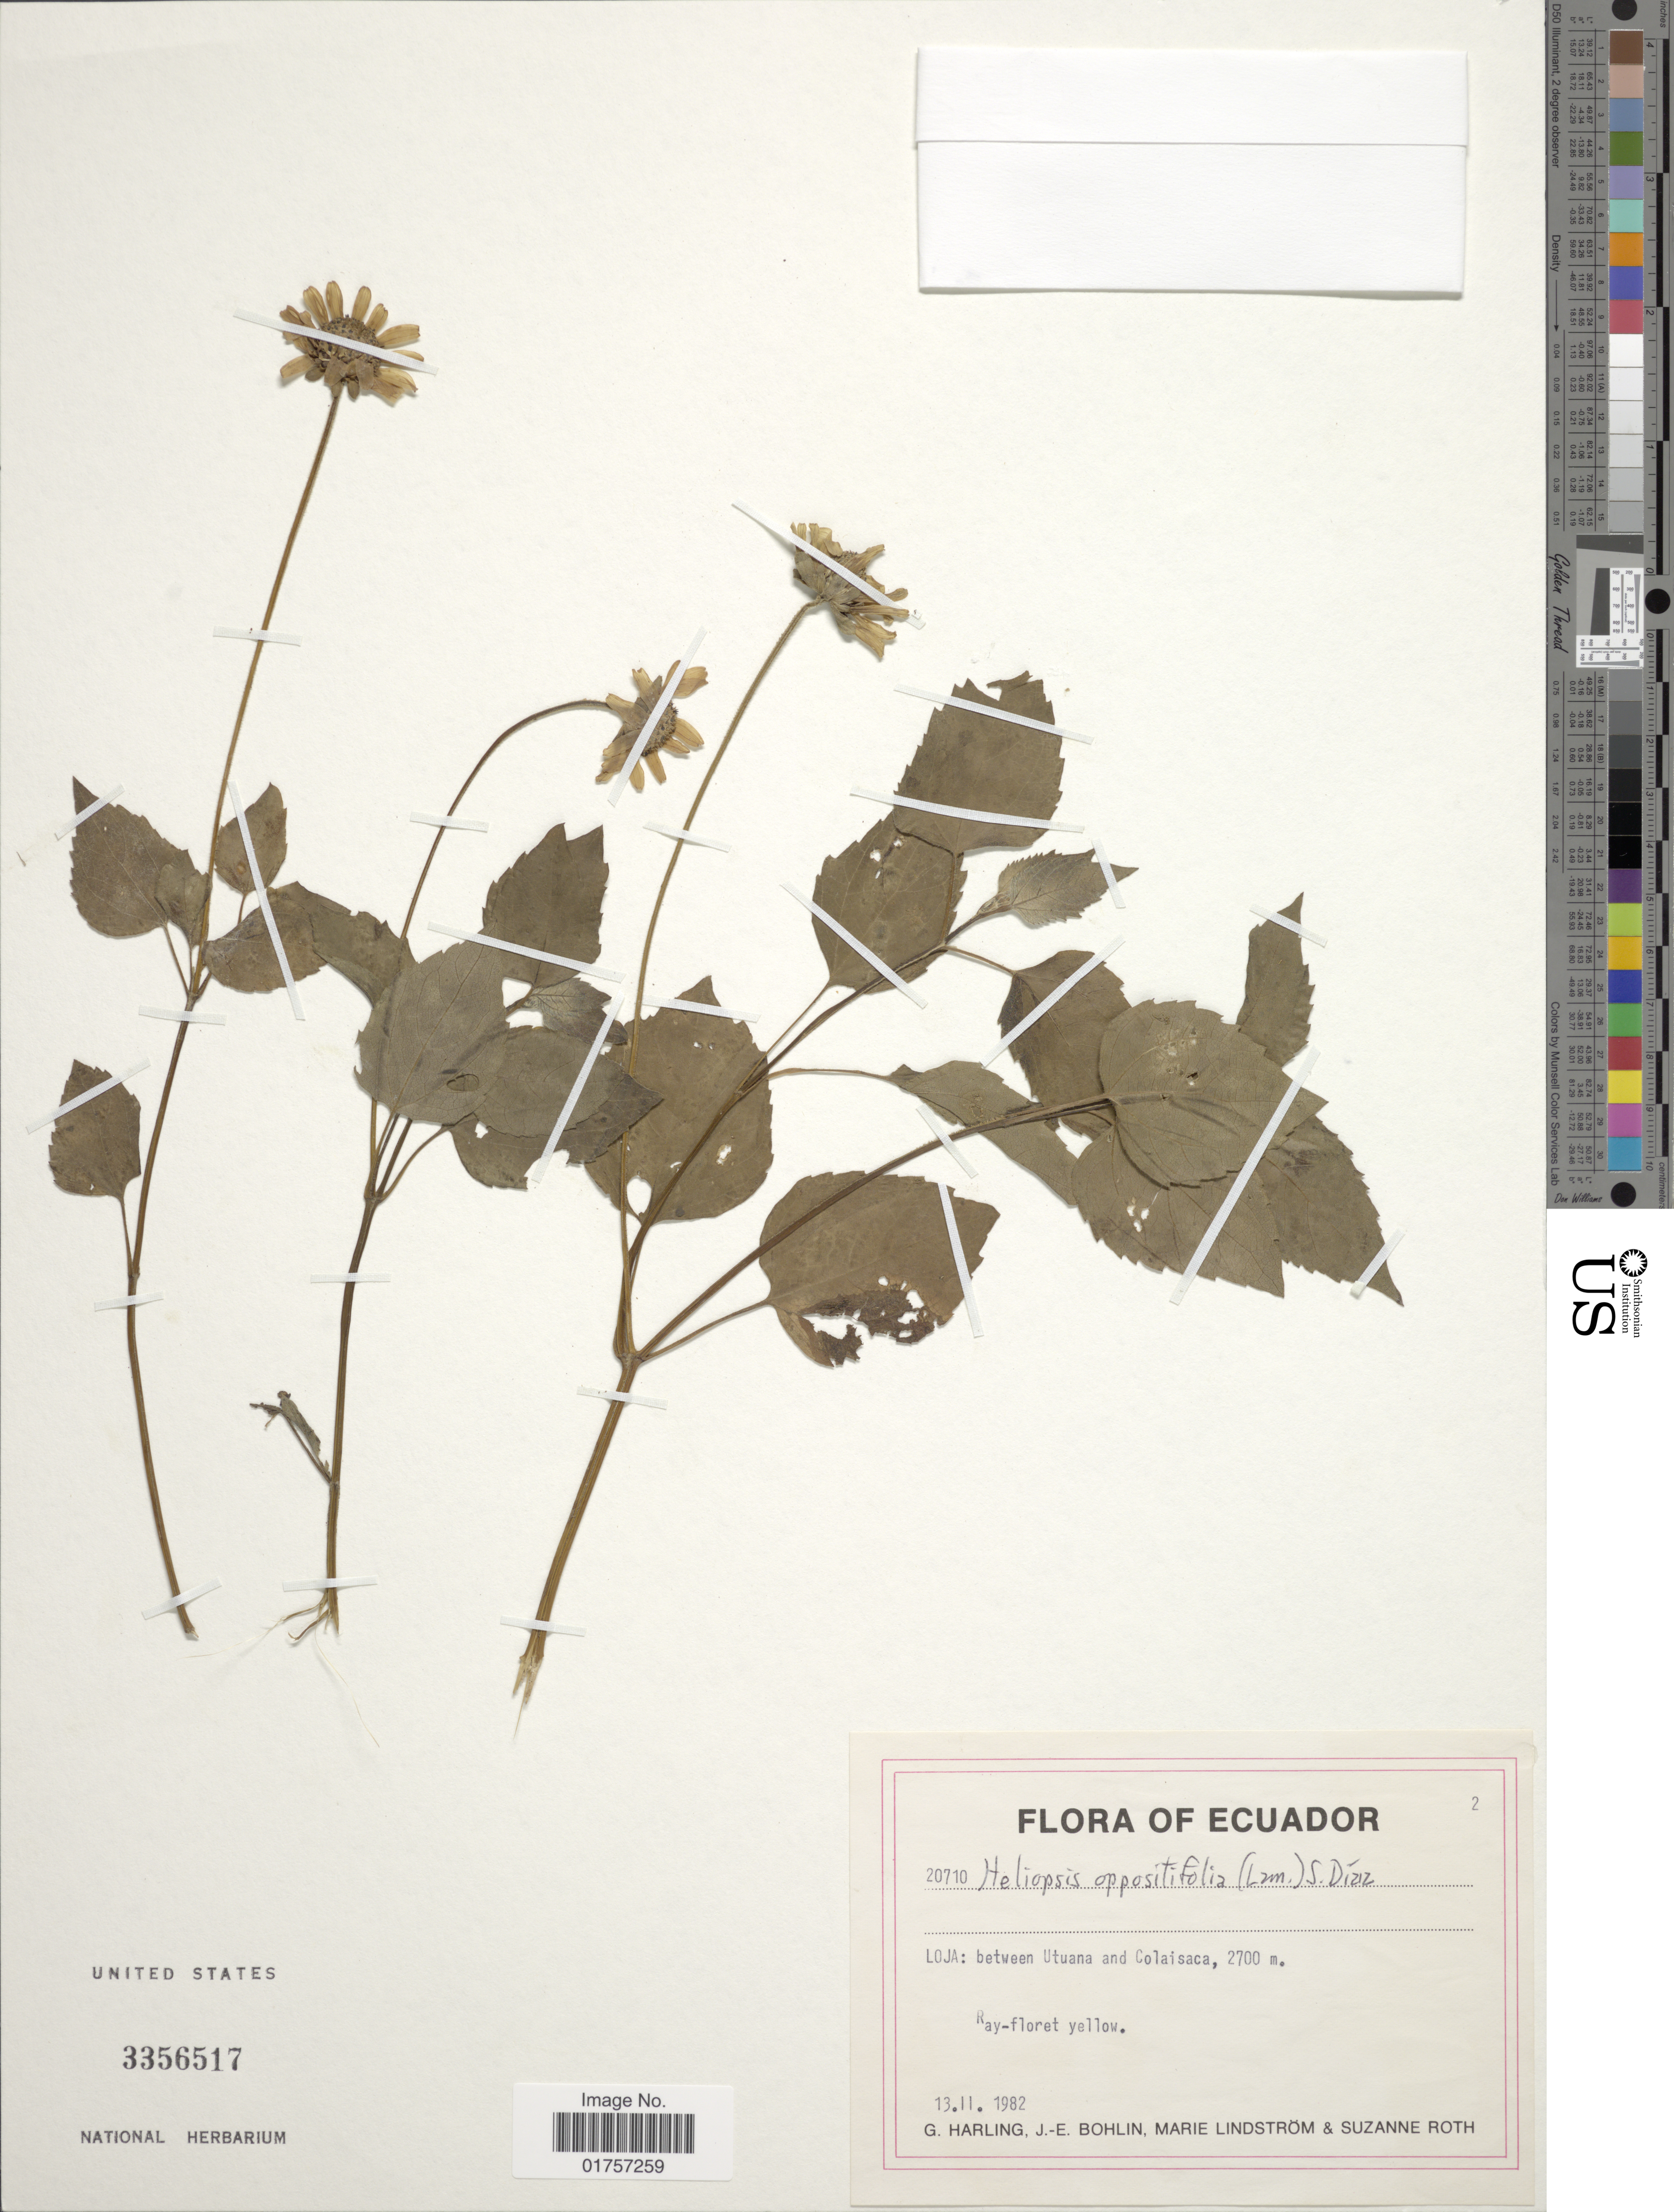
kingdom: Plantae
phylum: Tracheophyta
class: Magnoliopsida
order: Asterales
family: Asteraceae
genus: Heliopsis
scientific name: Heliopsis buphthalmoides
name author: (Jacq.) Dunal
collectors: G. Harling, J. Bohlin, M. Lindström & S. Roth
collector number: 20710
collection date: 1982-02-13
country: Ecuador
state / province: Loja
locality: Between Utuana and Colaisaca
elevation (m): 2700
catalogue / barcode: US 3356517